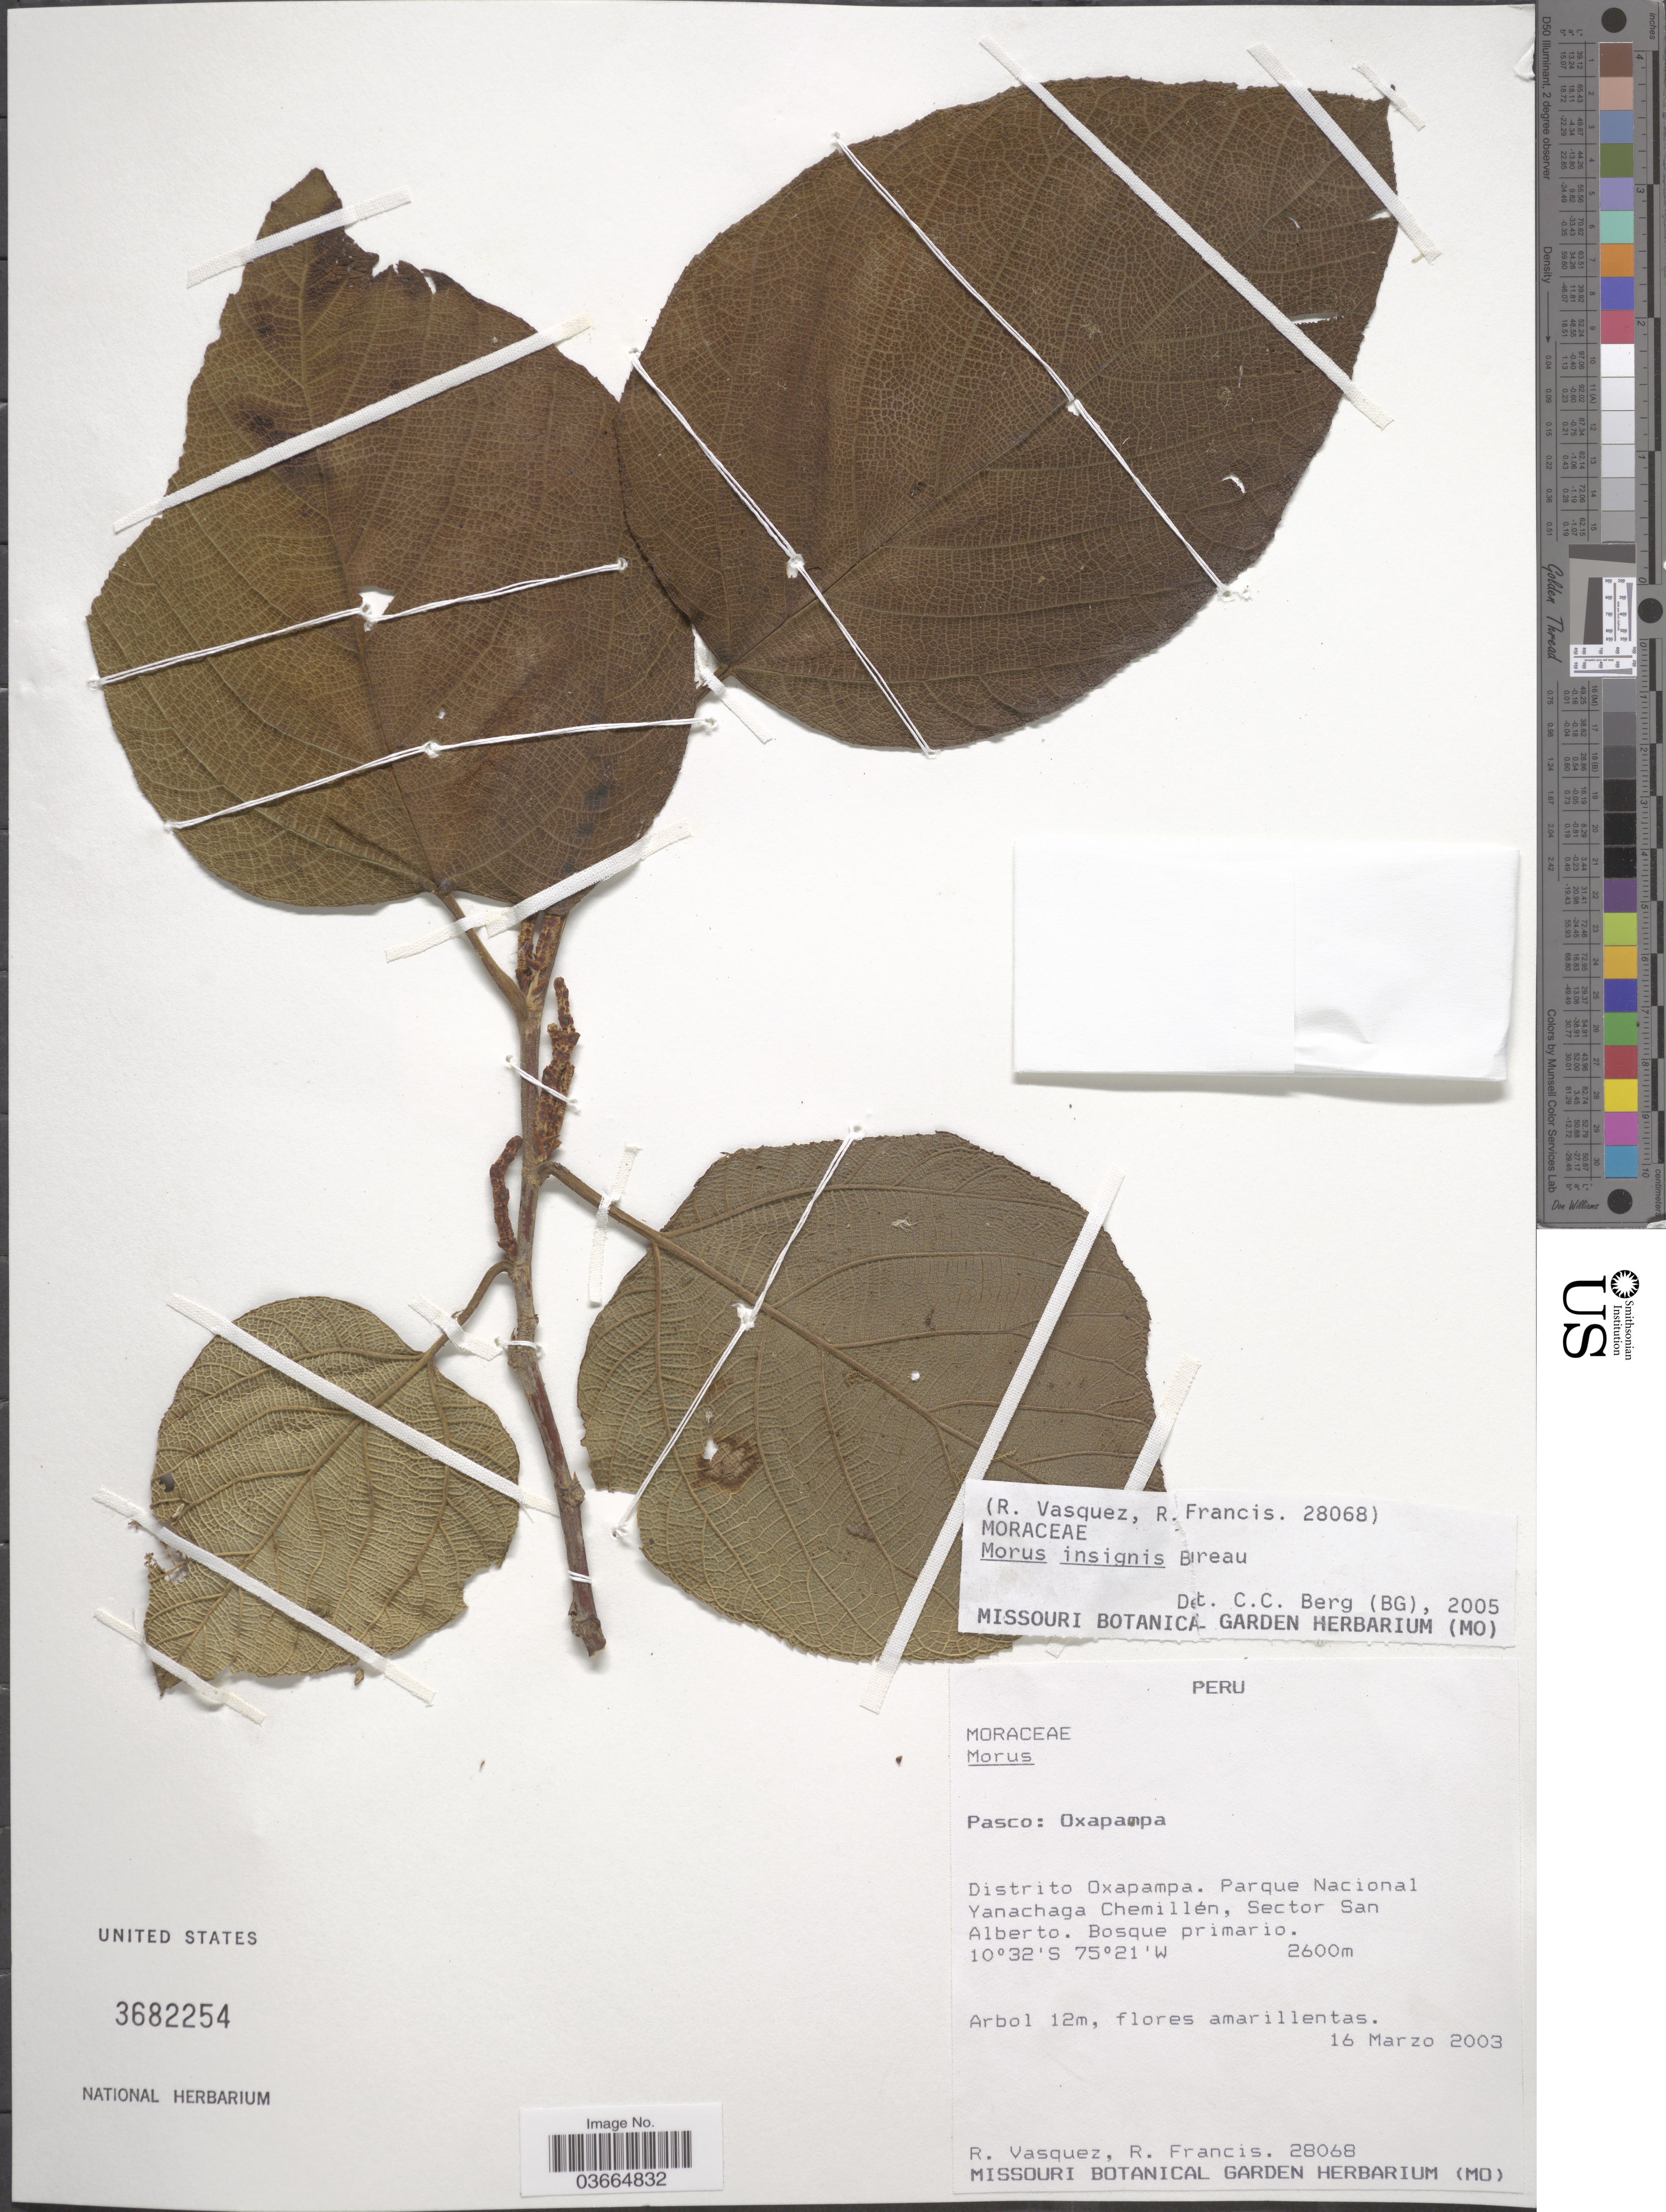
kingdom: Plantae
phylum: Tracheophyta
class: Magnoliopsida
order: Rosales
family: Moraceae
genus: Paratrophis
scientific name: Paratrophis insignis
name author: (Bureau) E. M. Gardner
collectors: R. Vasquez & R. Francis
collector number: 28068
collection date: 2003-03-16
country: Peru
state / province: Pasco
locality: Oxapampa. Distrito Oxapampa. Parque Nacional Yanachaga Chemillén, Sector San Alberto.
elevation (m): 2600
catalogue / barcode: US 3682254